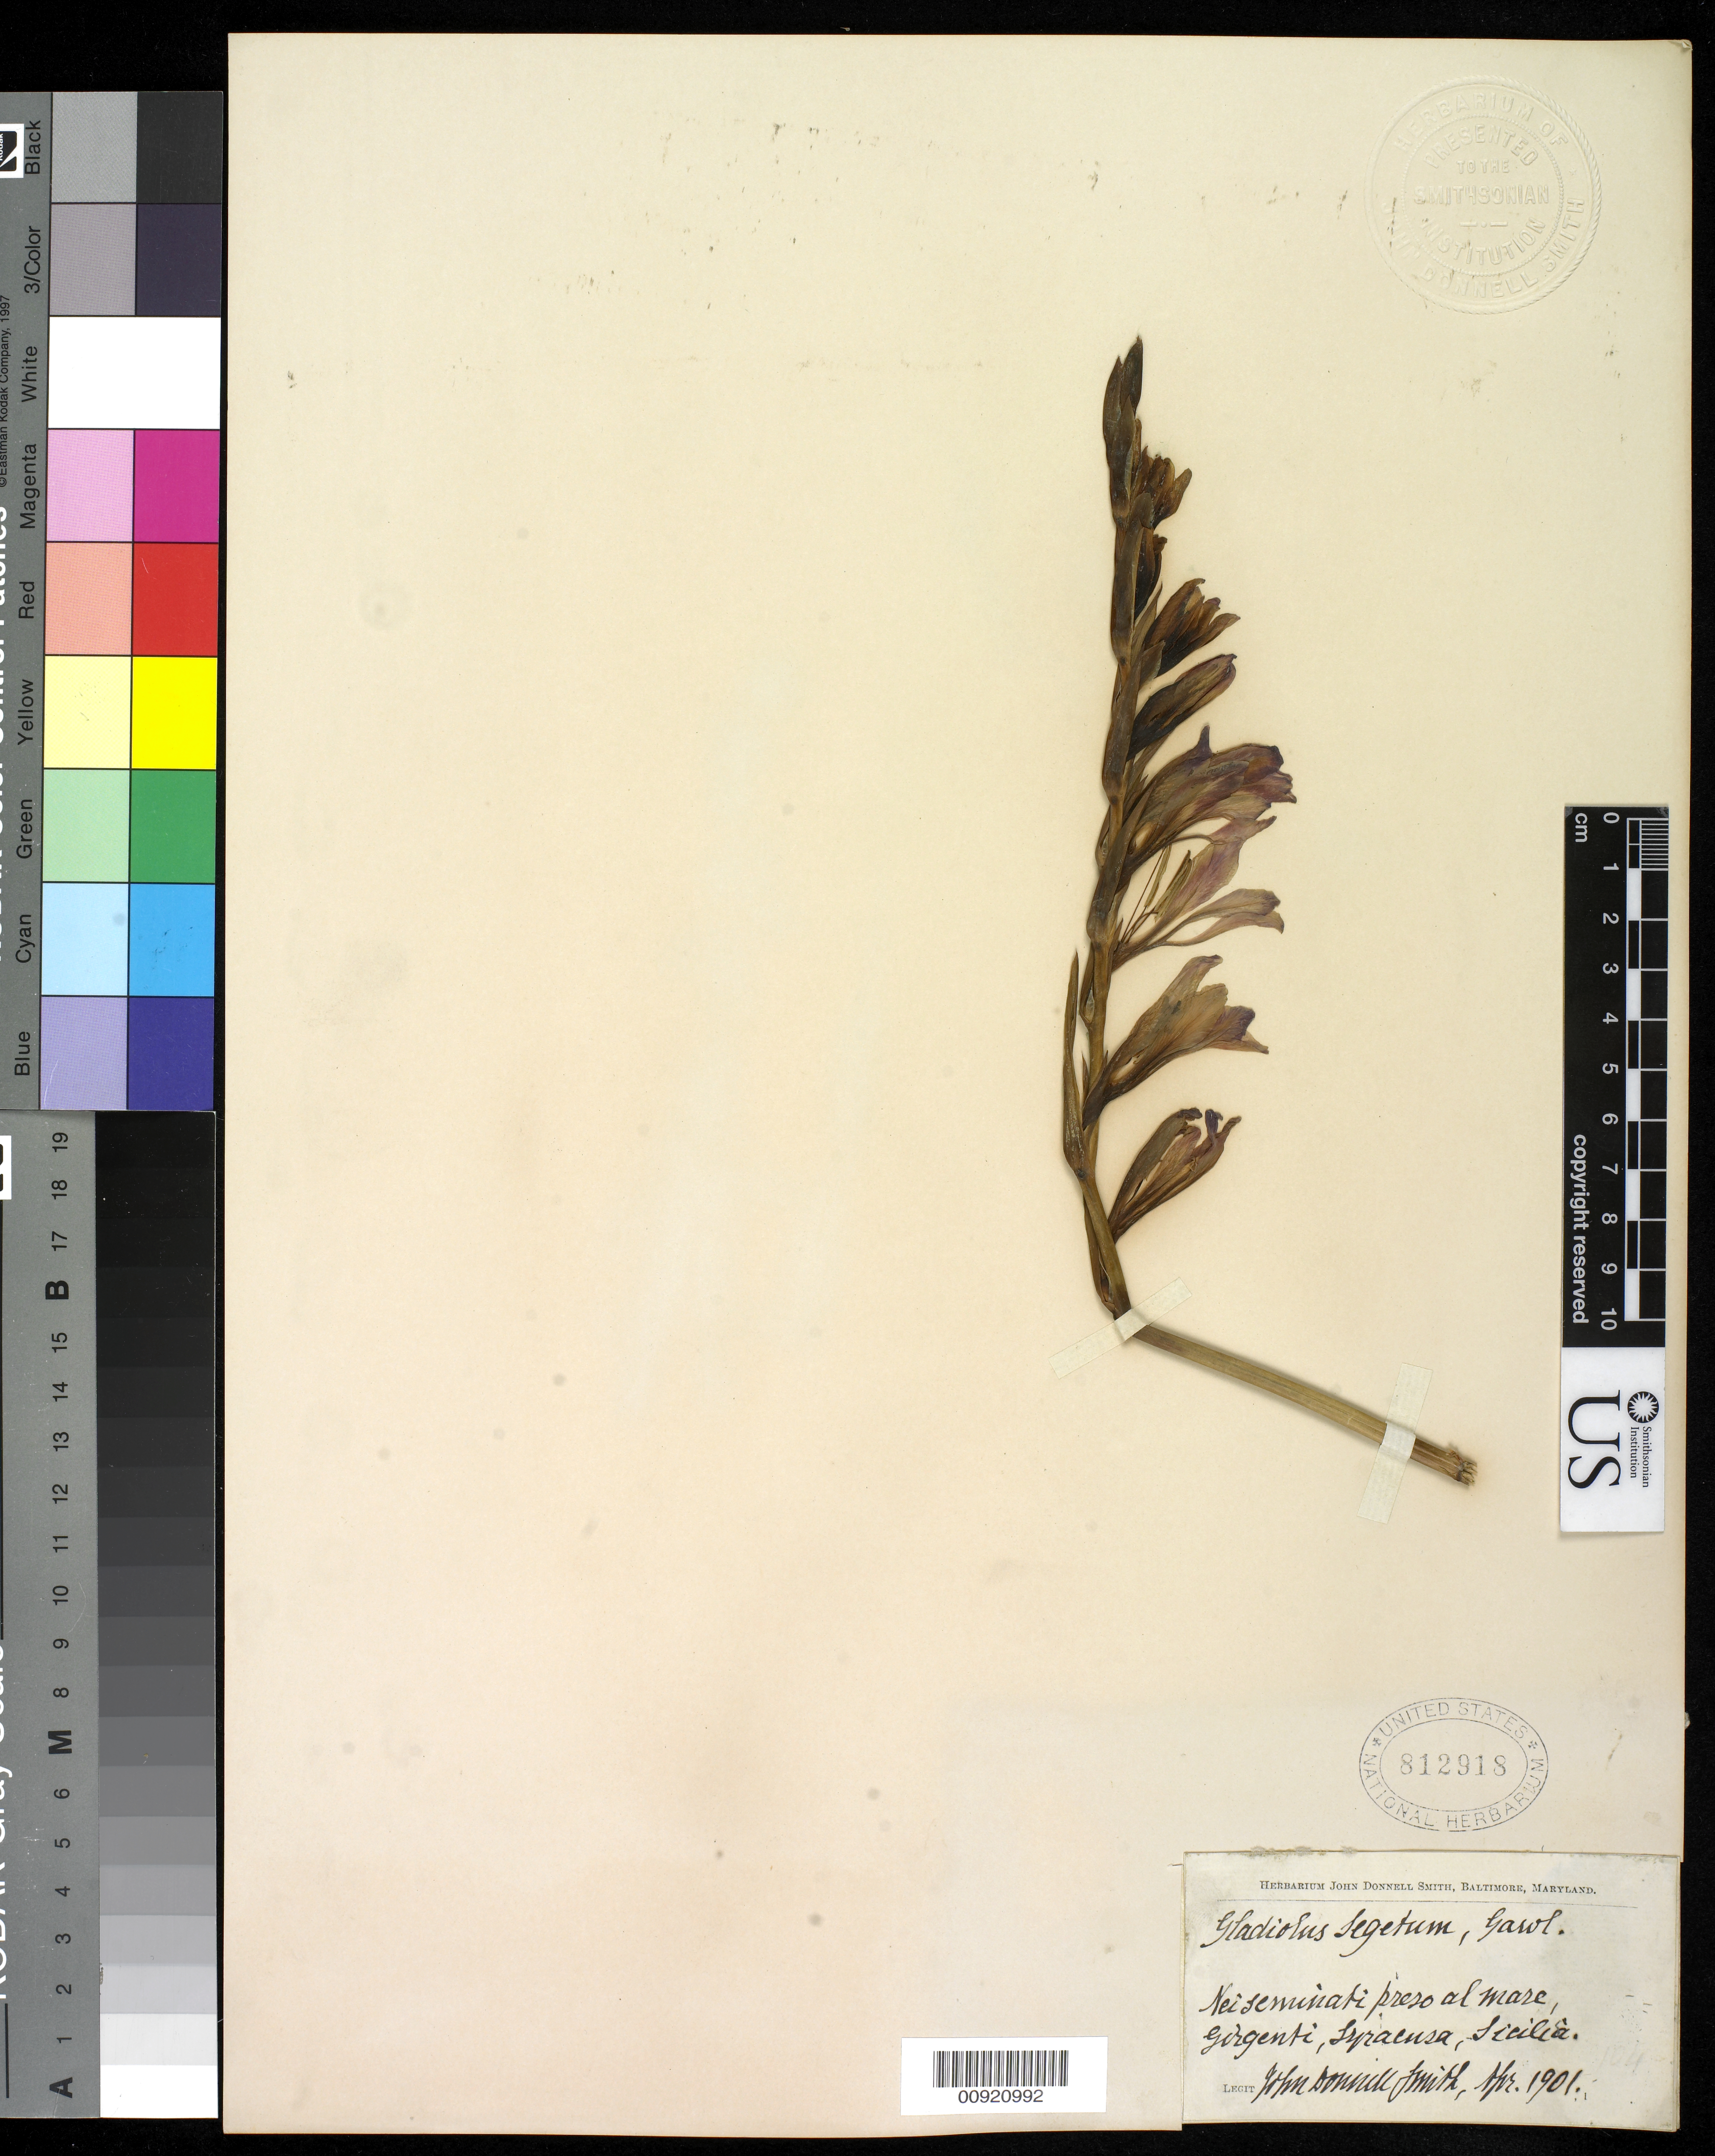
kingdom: Plantae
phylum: Tracheophyta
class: Liliopsida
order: Asparagales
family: Iridaceae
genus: Gladiolus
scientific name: Gladiolus segetum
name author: Ker Gawl.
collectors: J. Donnell Smith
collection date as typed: Apr 1901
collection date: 1901-04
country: Italy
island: Sicily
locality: Neiseminari preso al mase girgen[li], Lyracusa, Sicilia.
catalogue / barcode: US 812918